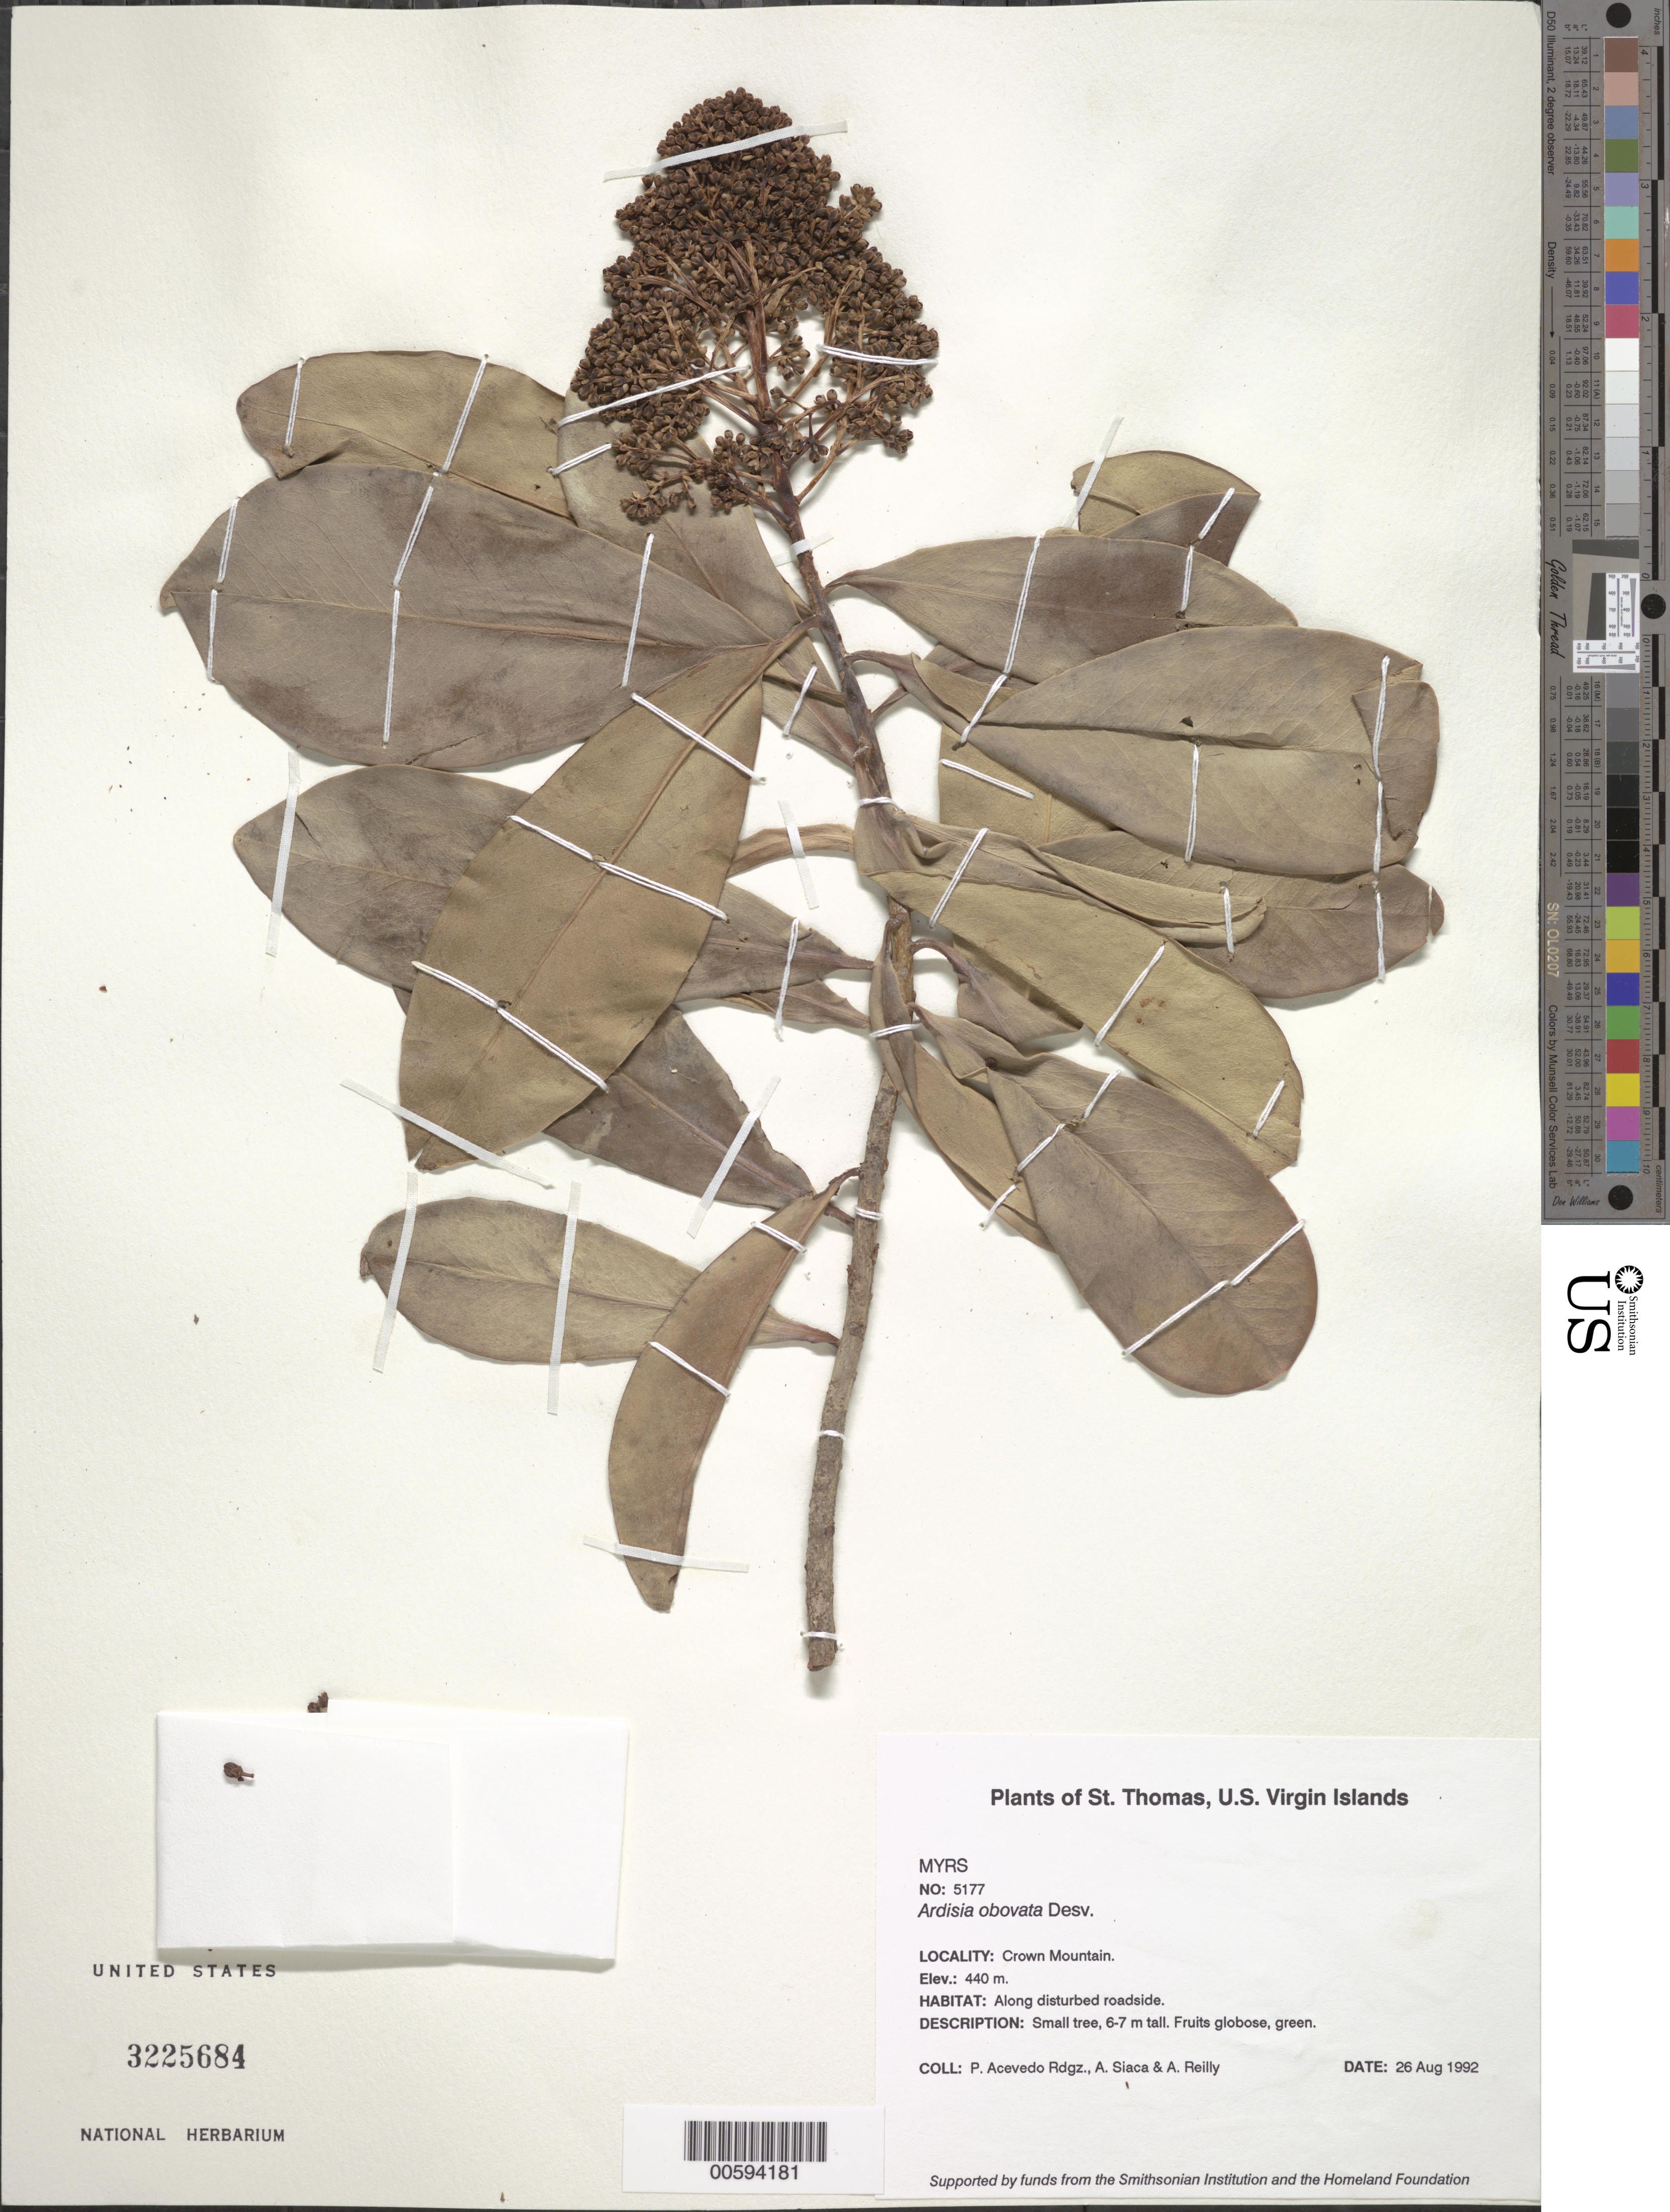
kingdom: Plantae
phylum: Tracheophyta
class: Magnoliopsida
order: Ericales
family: Primulaceae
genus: Ardisia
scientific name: Ardisia obovata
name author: Desv. ex Ham.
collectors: P. Acevedo-Rodr., A. Siaca & A. Reilly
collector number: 5177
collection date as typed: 26 Aug 1992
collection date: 1992-08-26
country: U.S. Virgin Islands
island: St. Thomas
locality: Crown Mountain.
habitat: Along disturbed roadside.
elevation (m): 440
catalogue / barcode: US 3225684